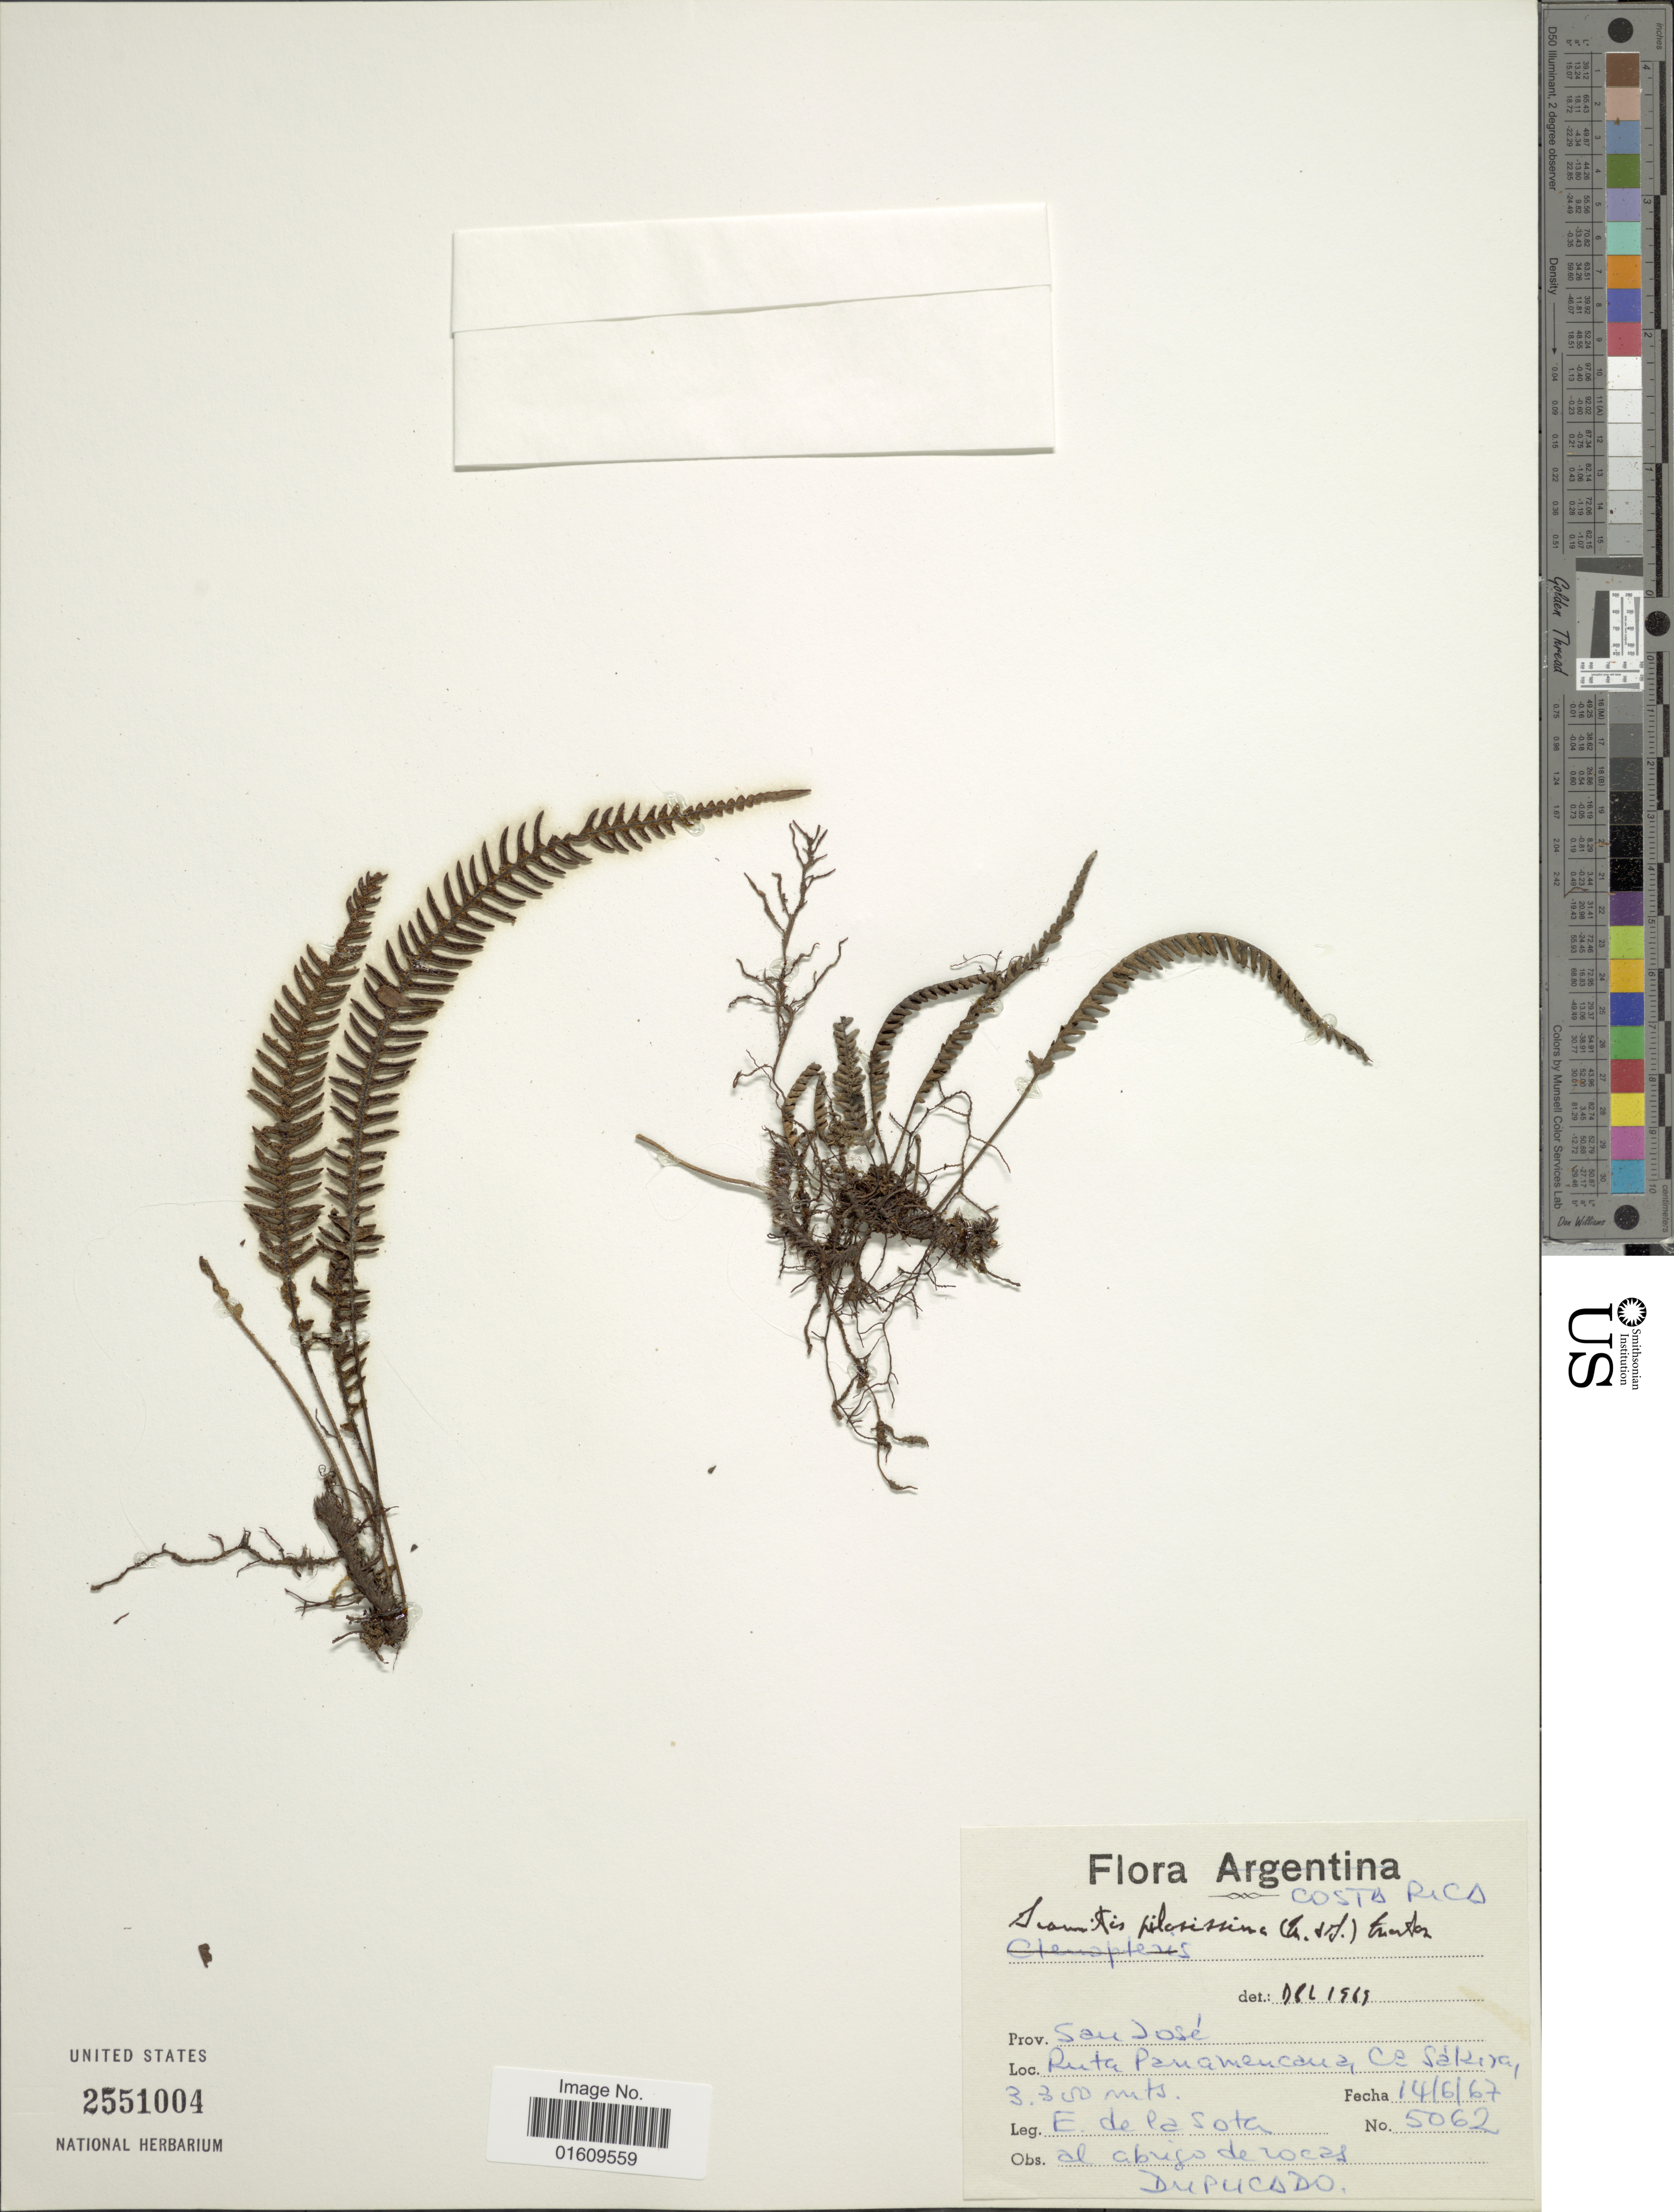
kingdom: Plantae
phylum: Tracheophyta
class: Polypodiopsida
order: Polypodiales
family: Polypodiaceae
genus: Melpomene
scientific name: Melpomene pilosissima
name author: (M. Martens & Galeotti) A.R. Sm. & R.C. Moran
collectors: E. R. de la Sota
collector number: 5062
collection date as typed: Transcribed d/m/y: 14/6/67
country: Costa Rica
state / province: San José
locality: San Jose, Ruta Pzuamencau, Ca Salzica.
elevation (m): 3300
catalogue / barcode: US 2551004